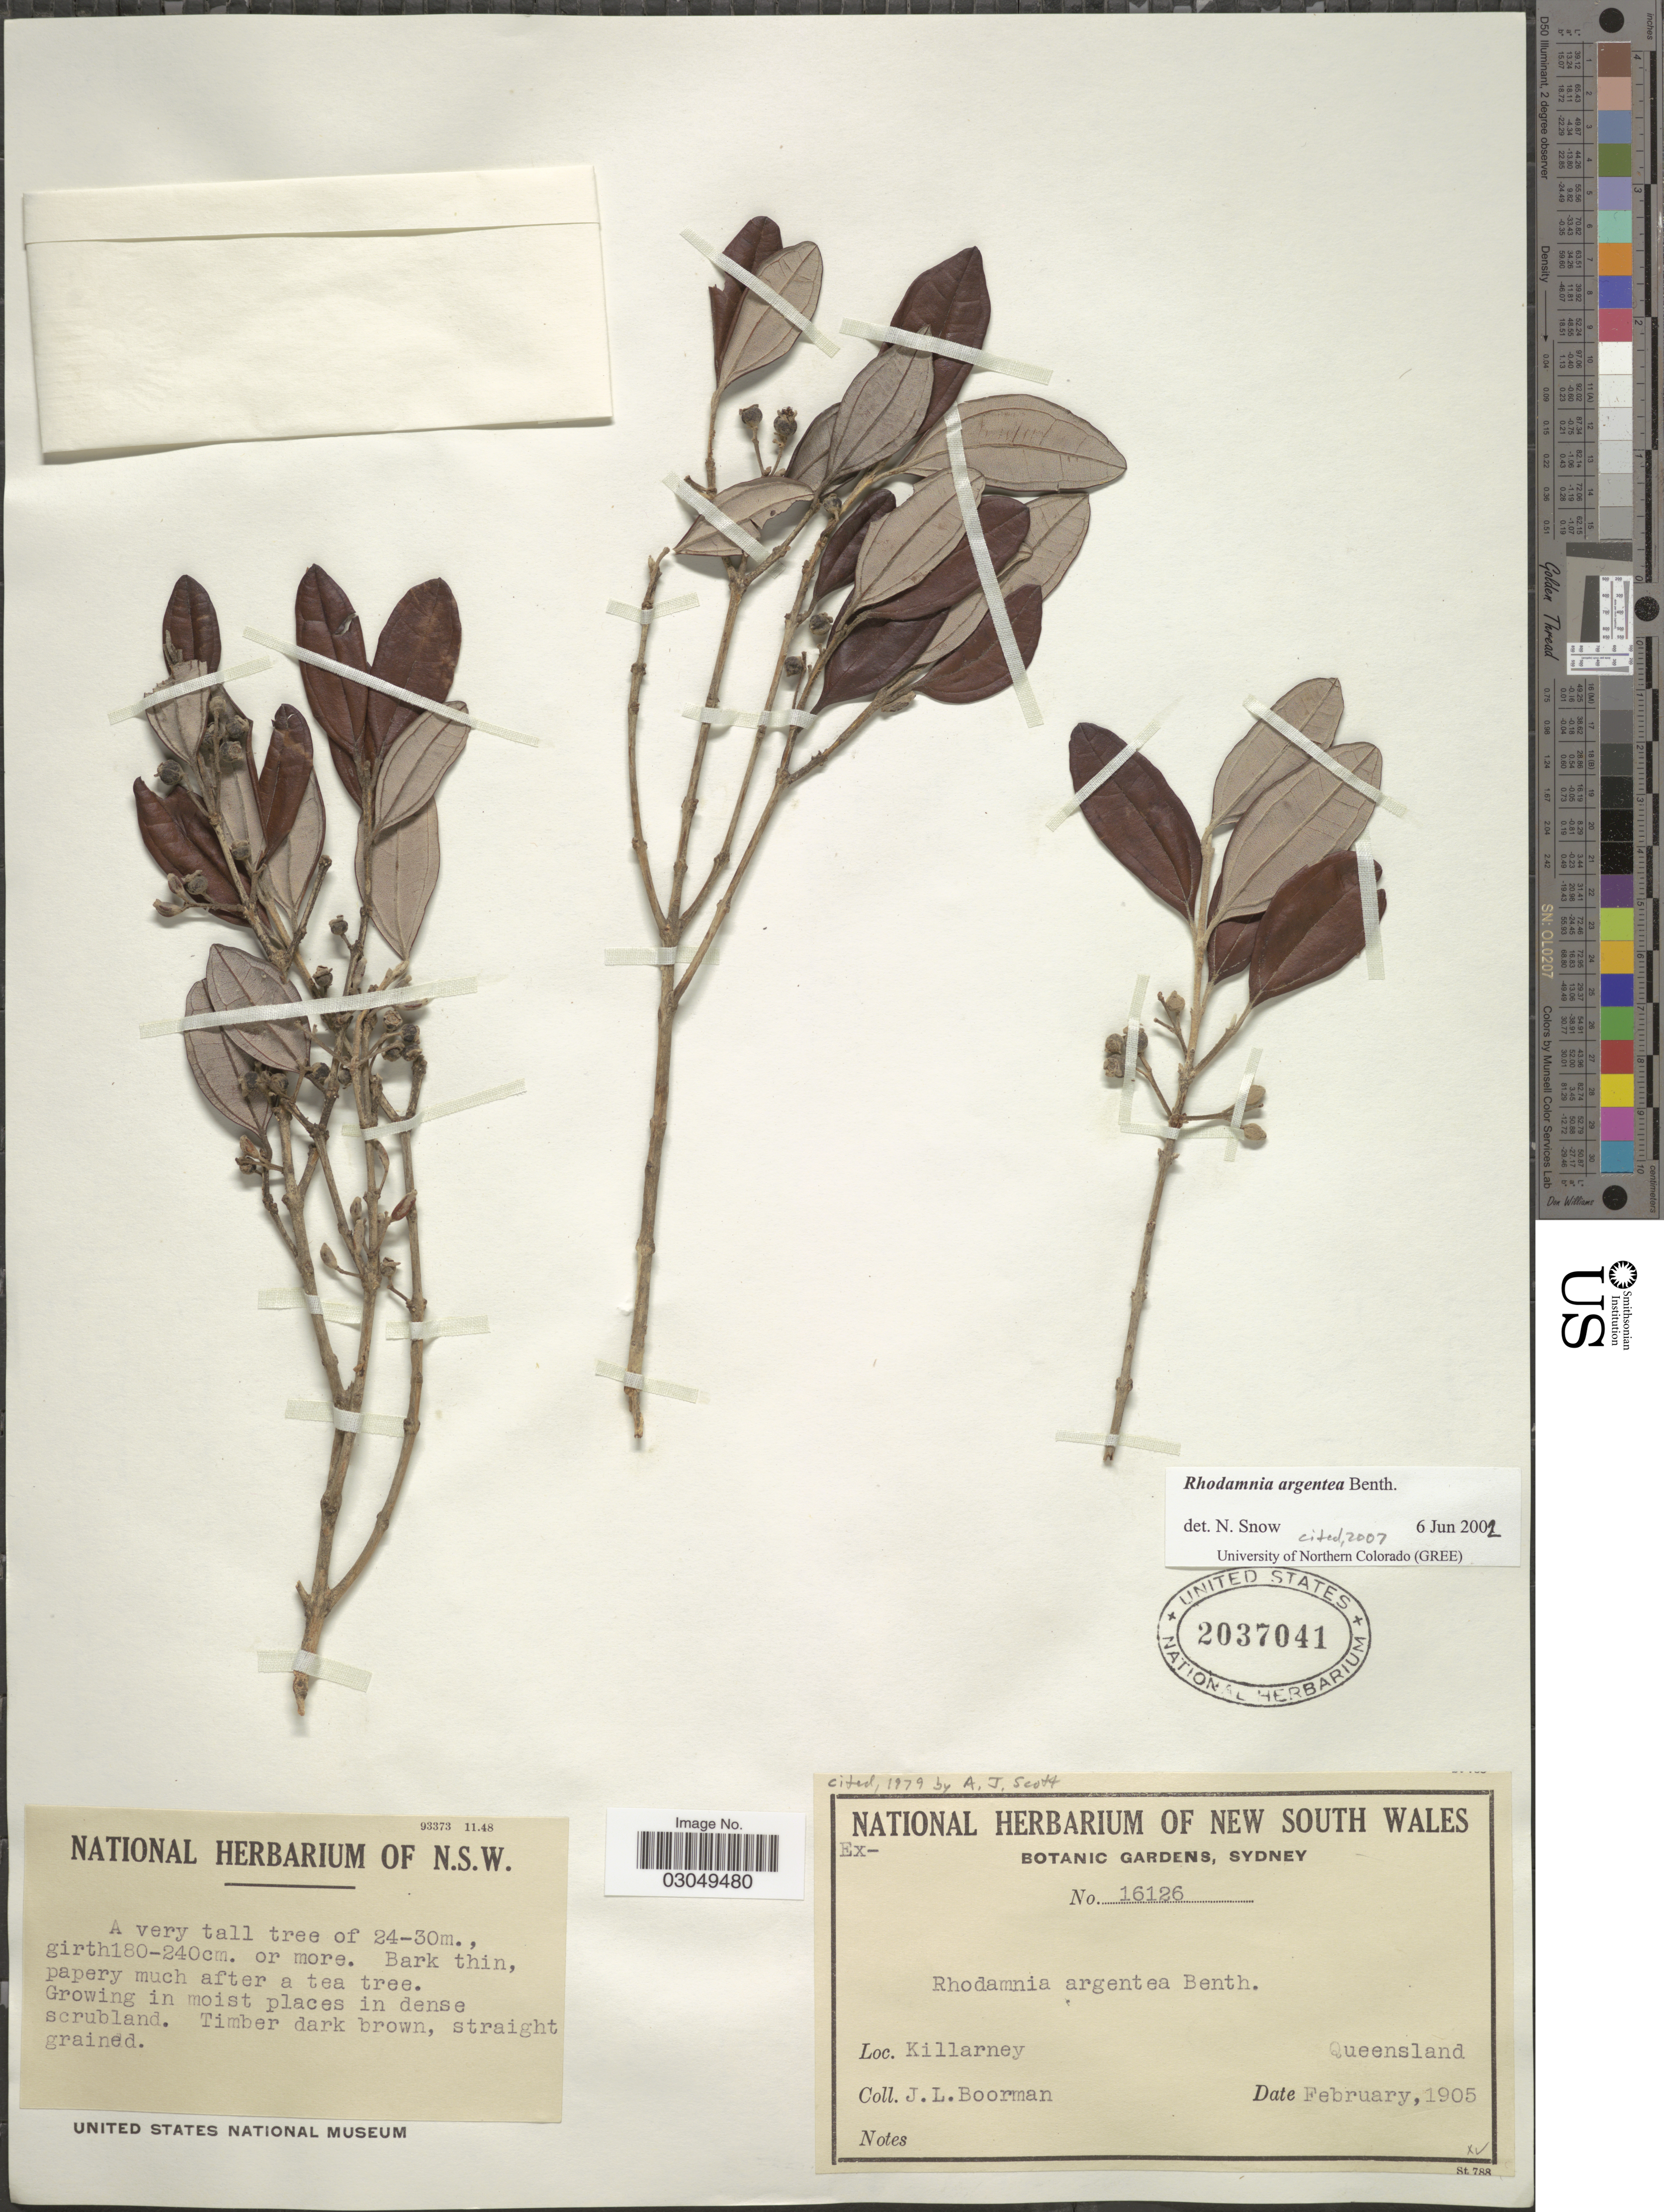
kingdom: Plantae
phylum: Tracheophyta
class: Magnoliopsida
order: Myrtales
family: Myrtaceae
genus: Rhodamnia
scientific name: Rhodamnia argentea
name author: Benth.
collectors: J. Boorman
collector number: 16126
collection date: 1905-02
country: Australia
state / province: Queensland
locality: Killarney.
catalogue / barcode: US 2037041